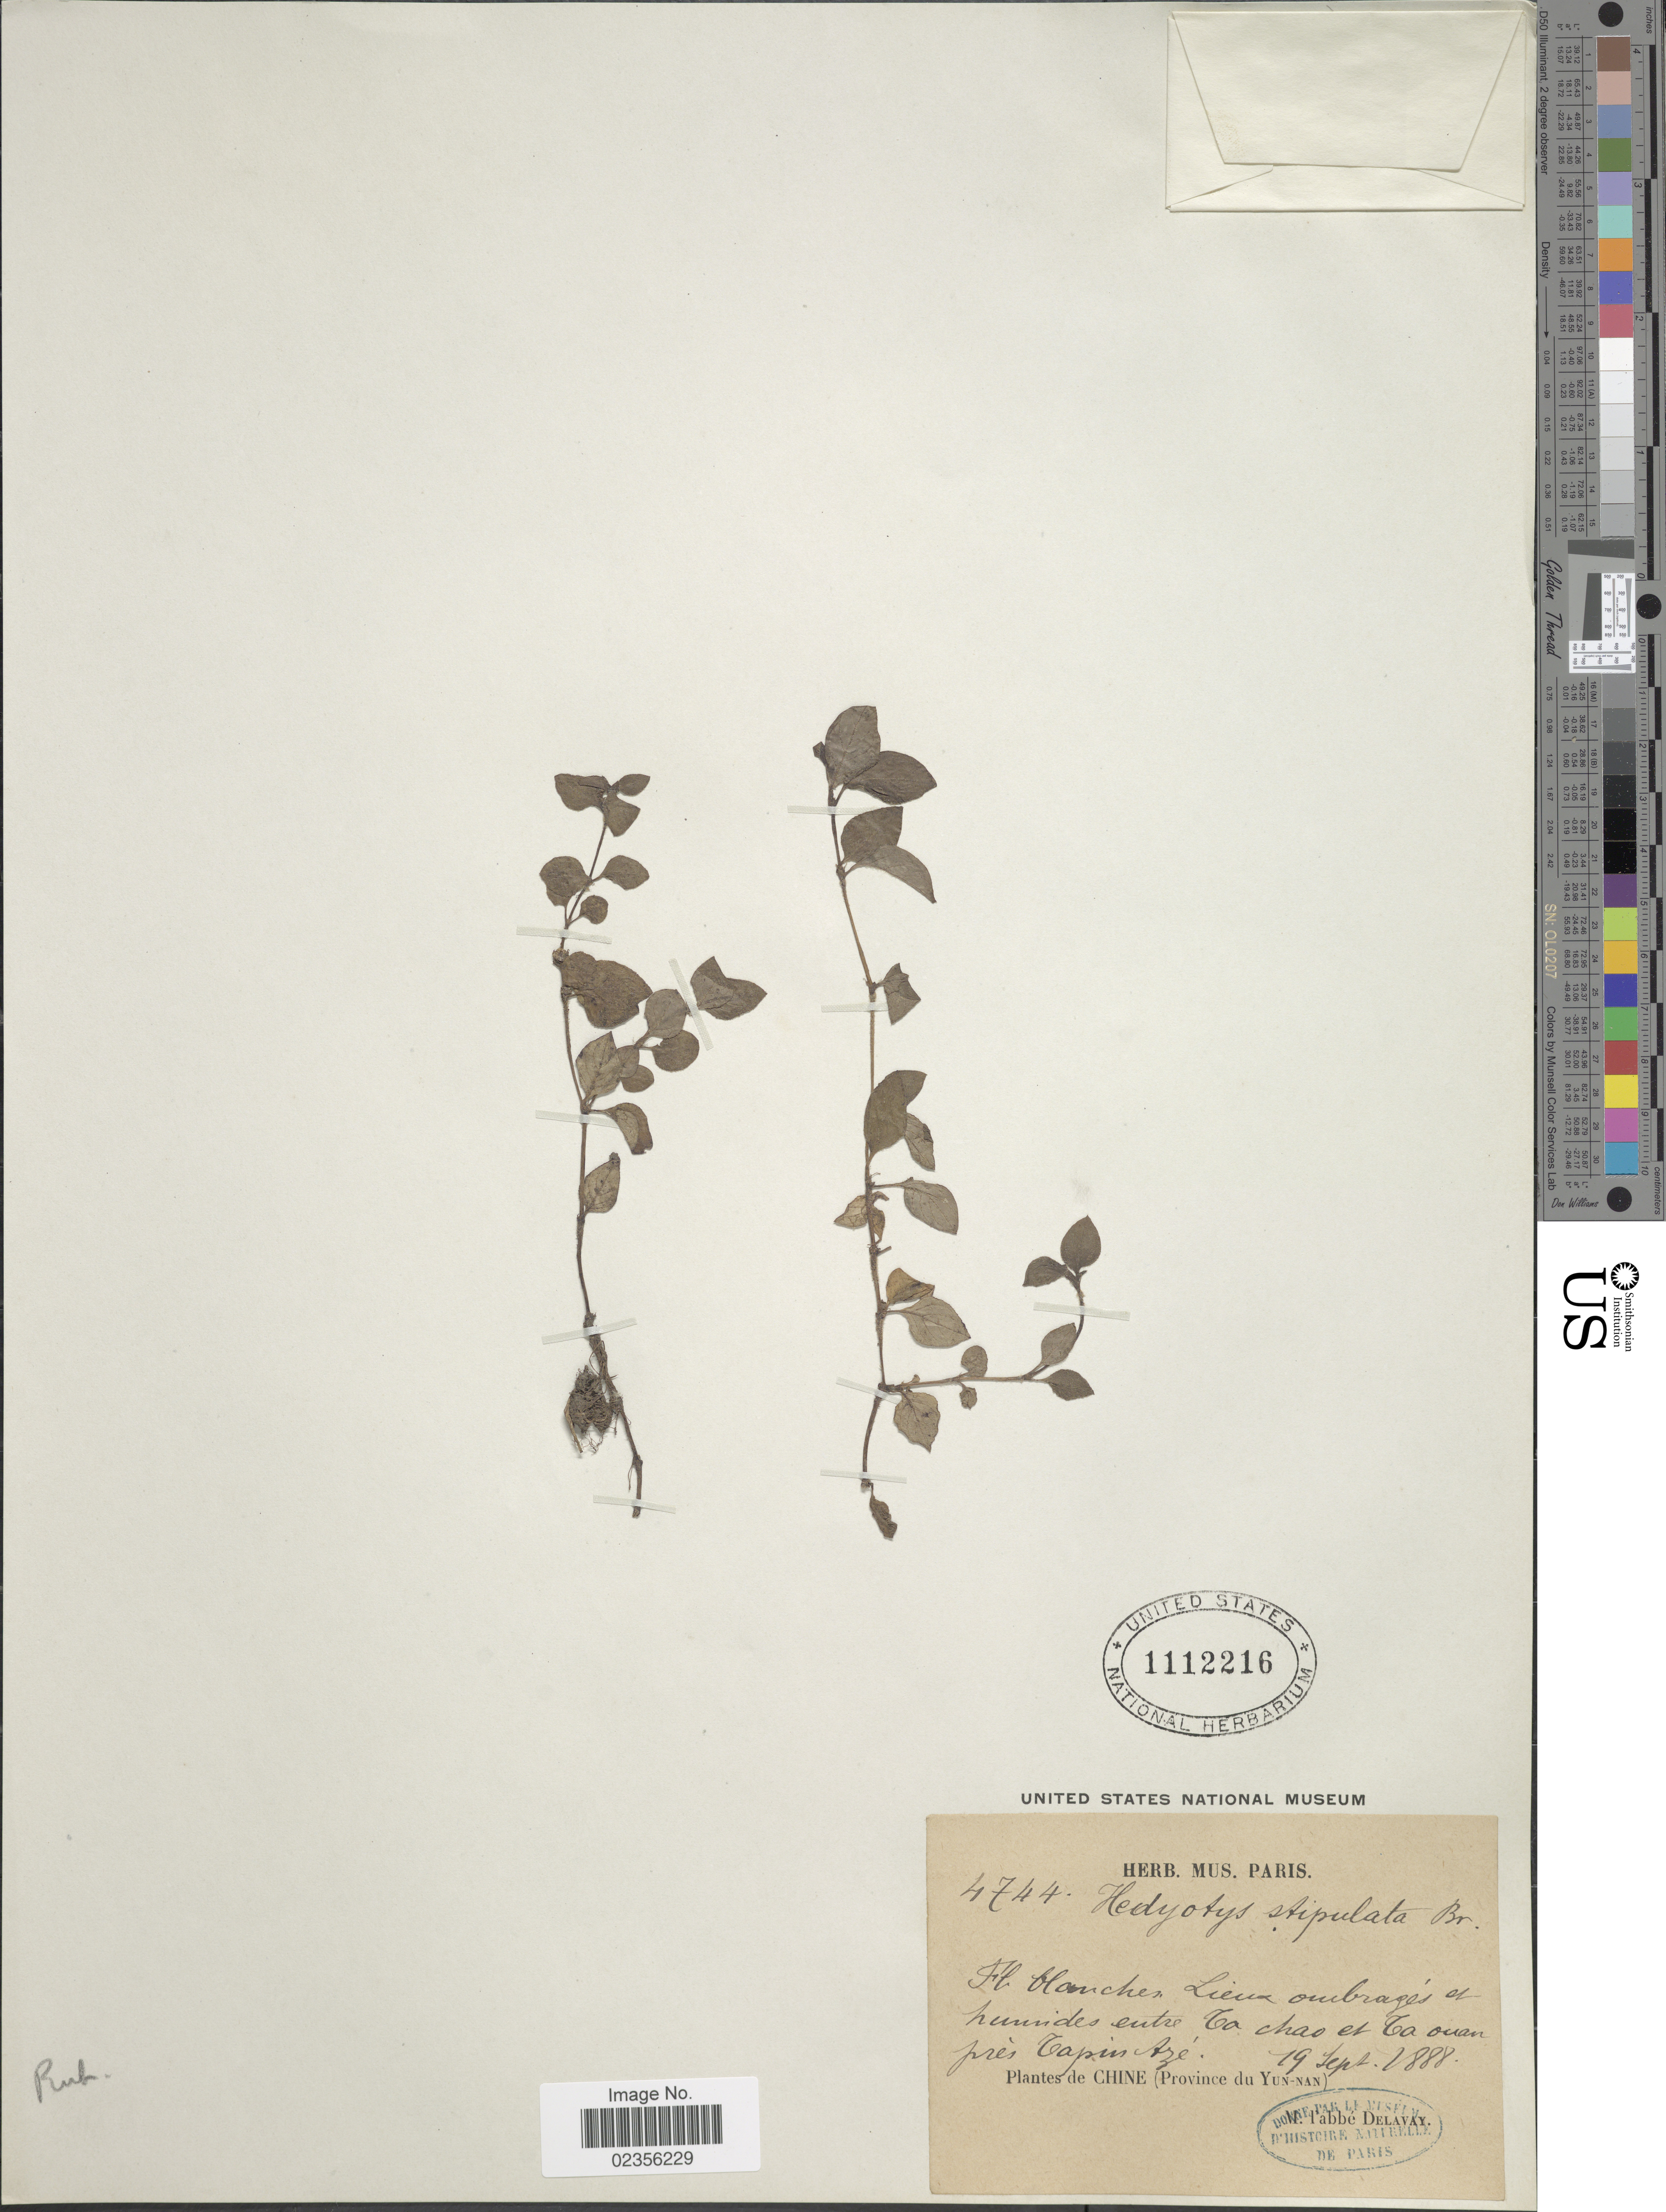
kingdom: Plantae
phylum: Tracheophyta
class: Magnoliopsida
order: Gentianales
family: Rubiaceae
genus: Hedyotis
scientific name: Hedyotis stipulata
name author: R. Br. ex Hook. f.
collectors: P. Delavay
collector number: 4744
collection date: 1888-09-19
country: China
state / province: Yunnan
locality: Ta chao et Ta onen pres Capin Aze. Chine (Province du Yun-nan) [interpreted]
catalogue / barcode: US 1112216